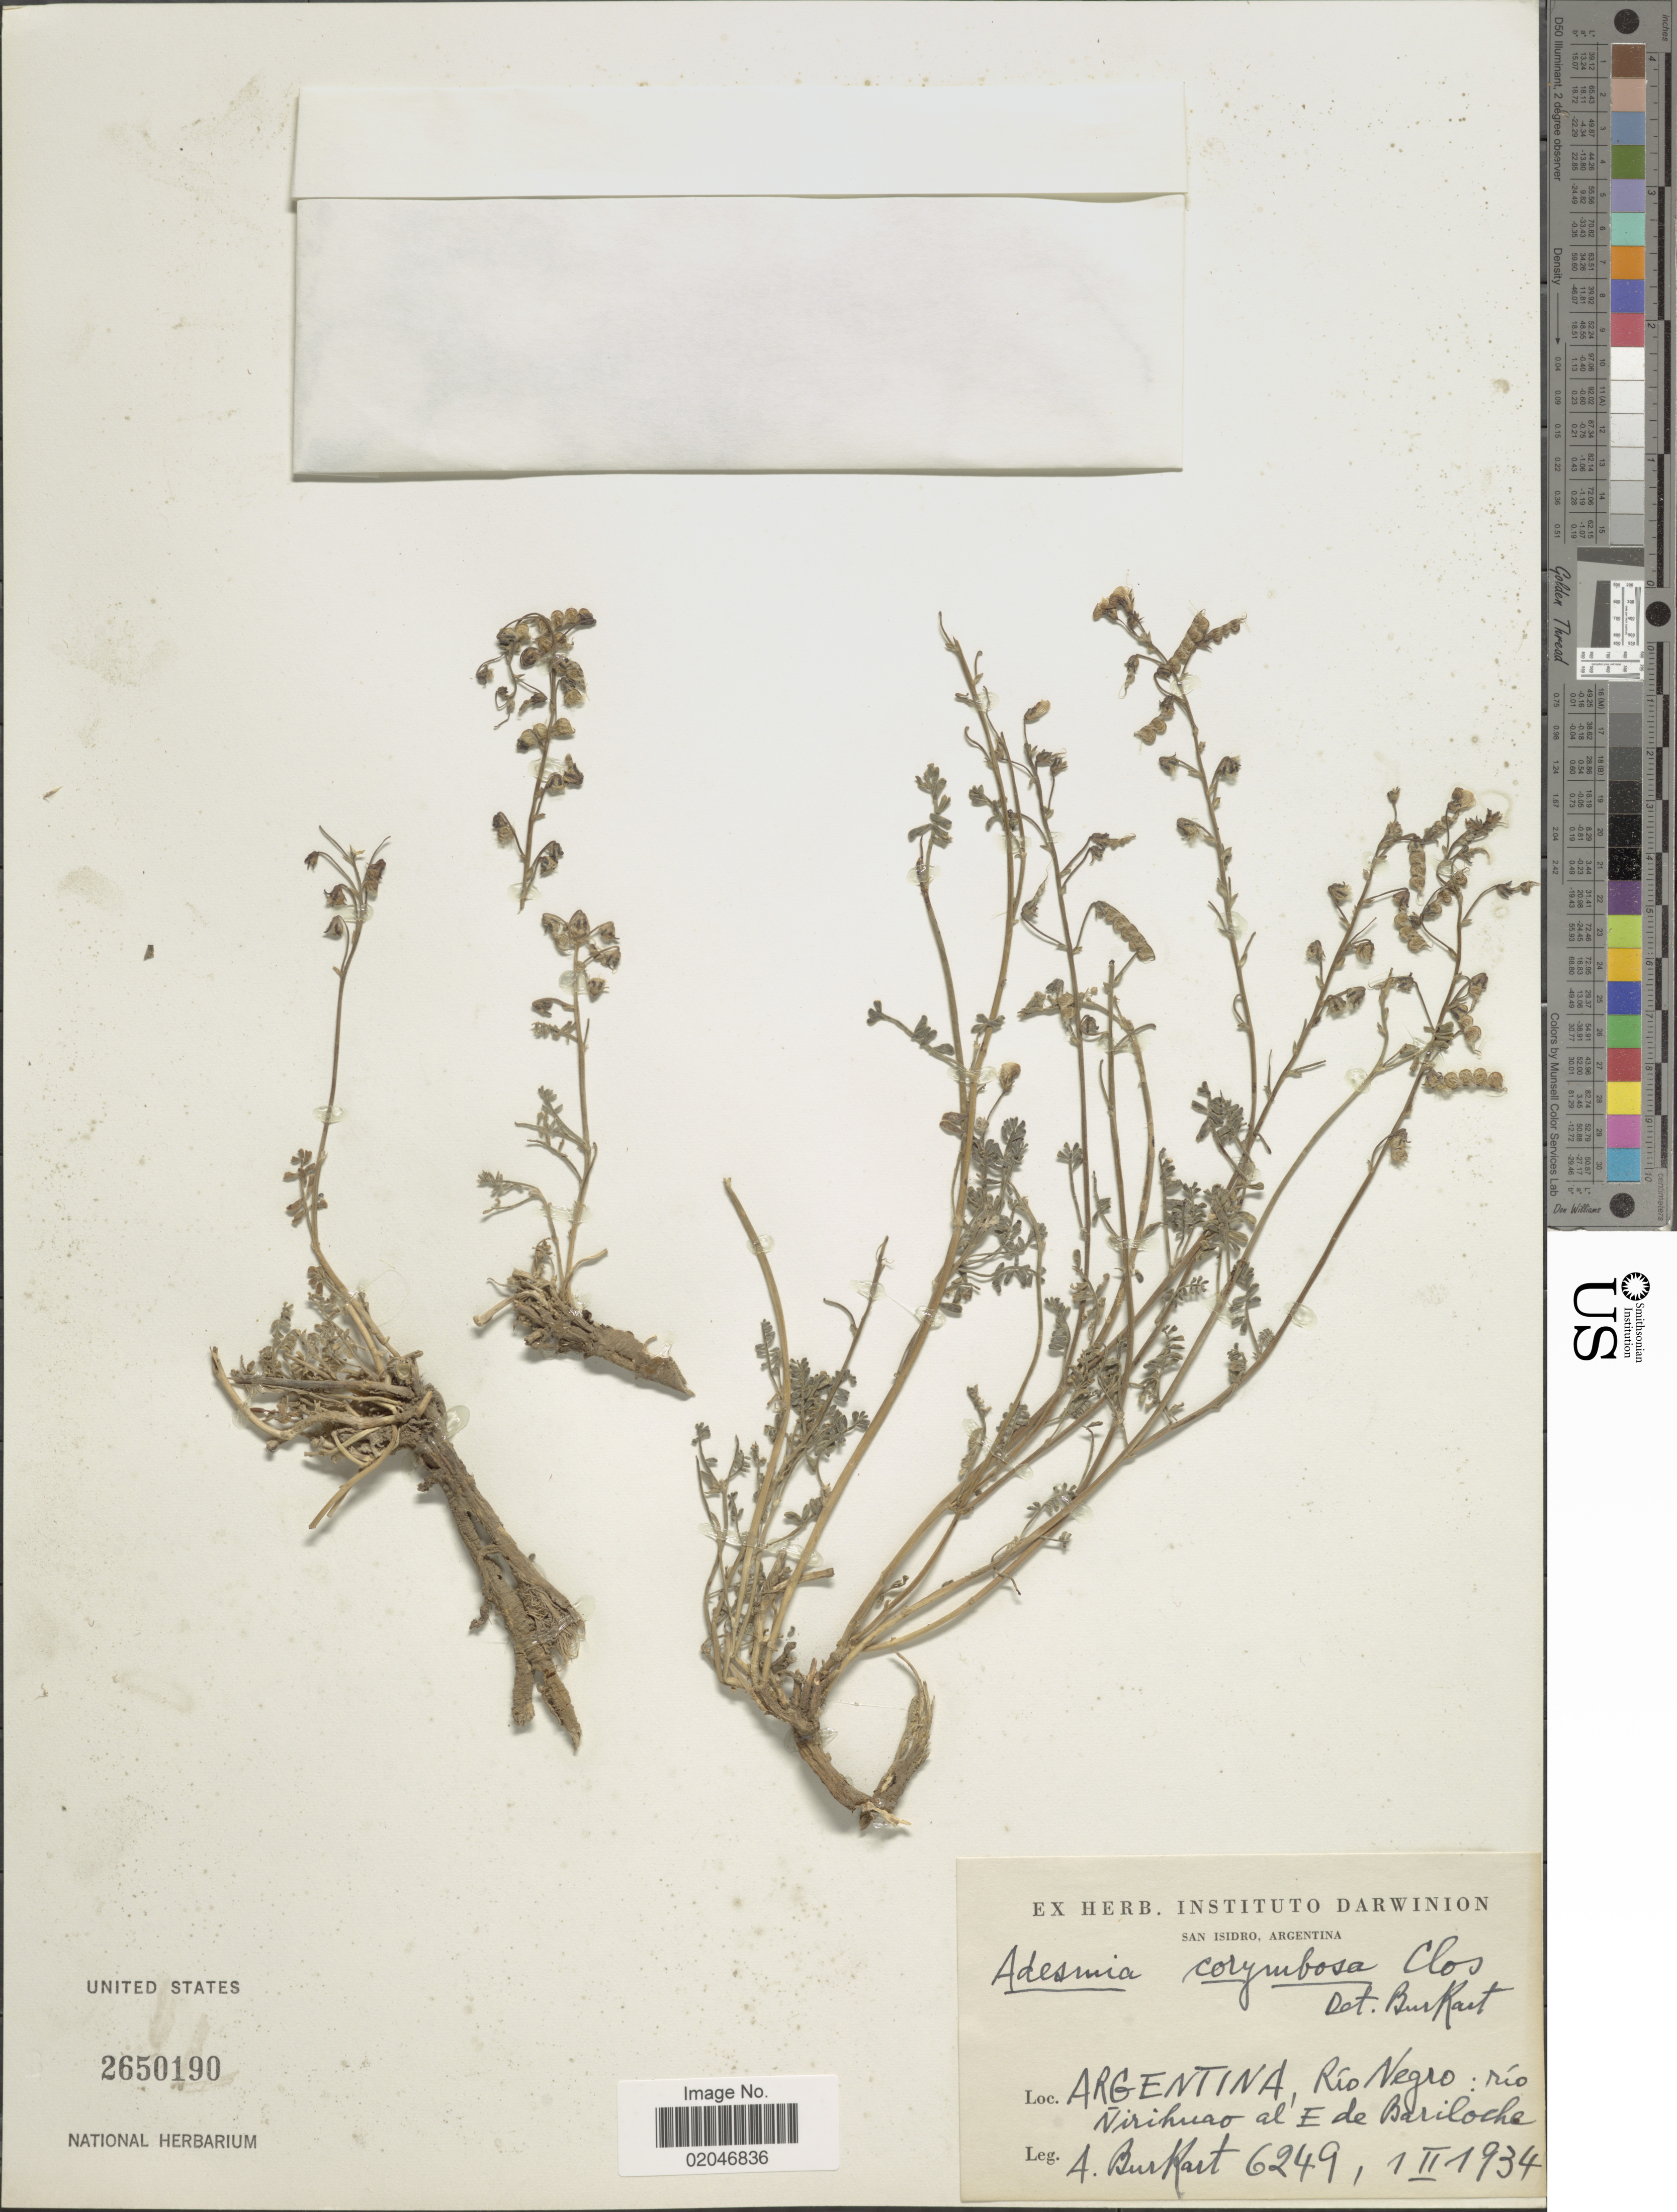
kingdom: Plantae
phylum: Tracheophyta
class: Magnoliopsida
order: Fabales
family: Fabaceae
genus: Adesmia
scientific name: Adesmia corymbosa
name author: Clos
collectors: A. E. Burkart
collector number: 6249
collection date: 1934-02-01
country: Argentina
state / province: Rio Negro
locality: Rio Nirihuao al E de Bariloche.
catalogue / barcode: US 2650190